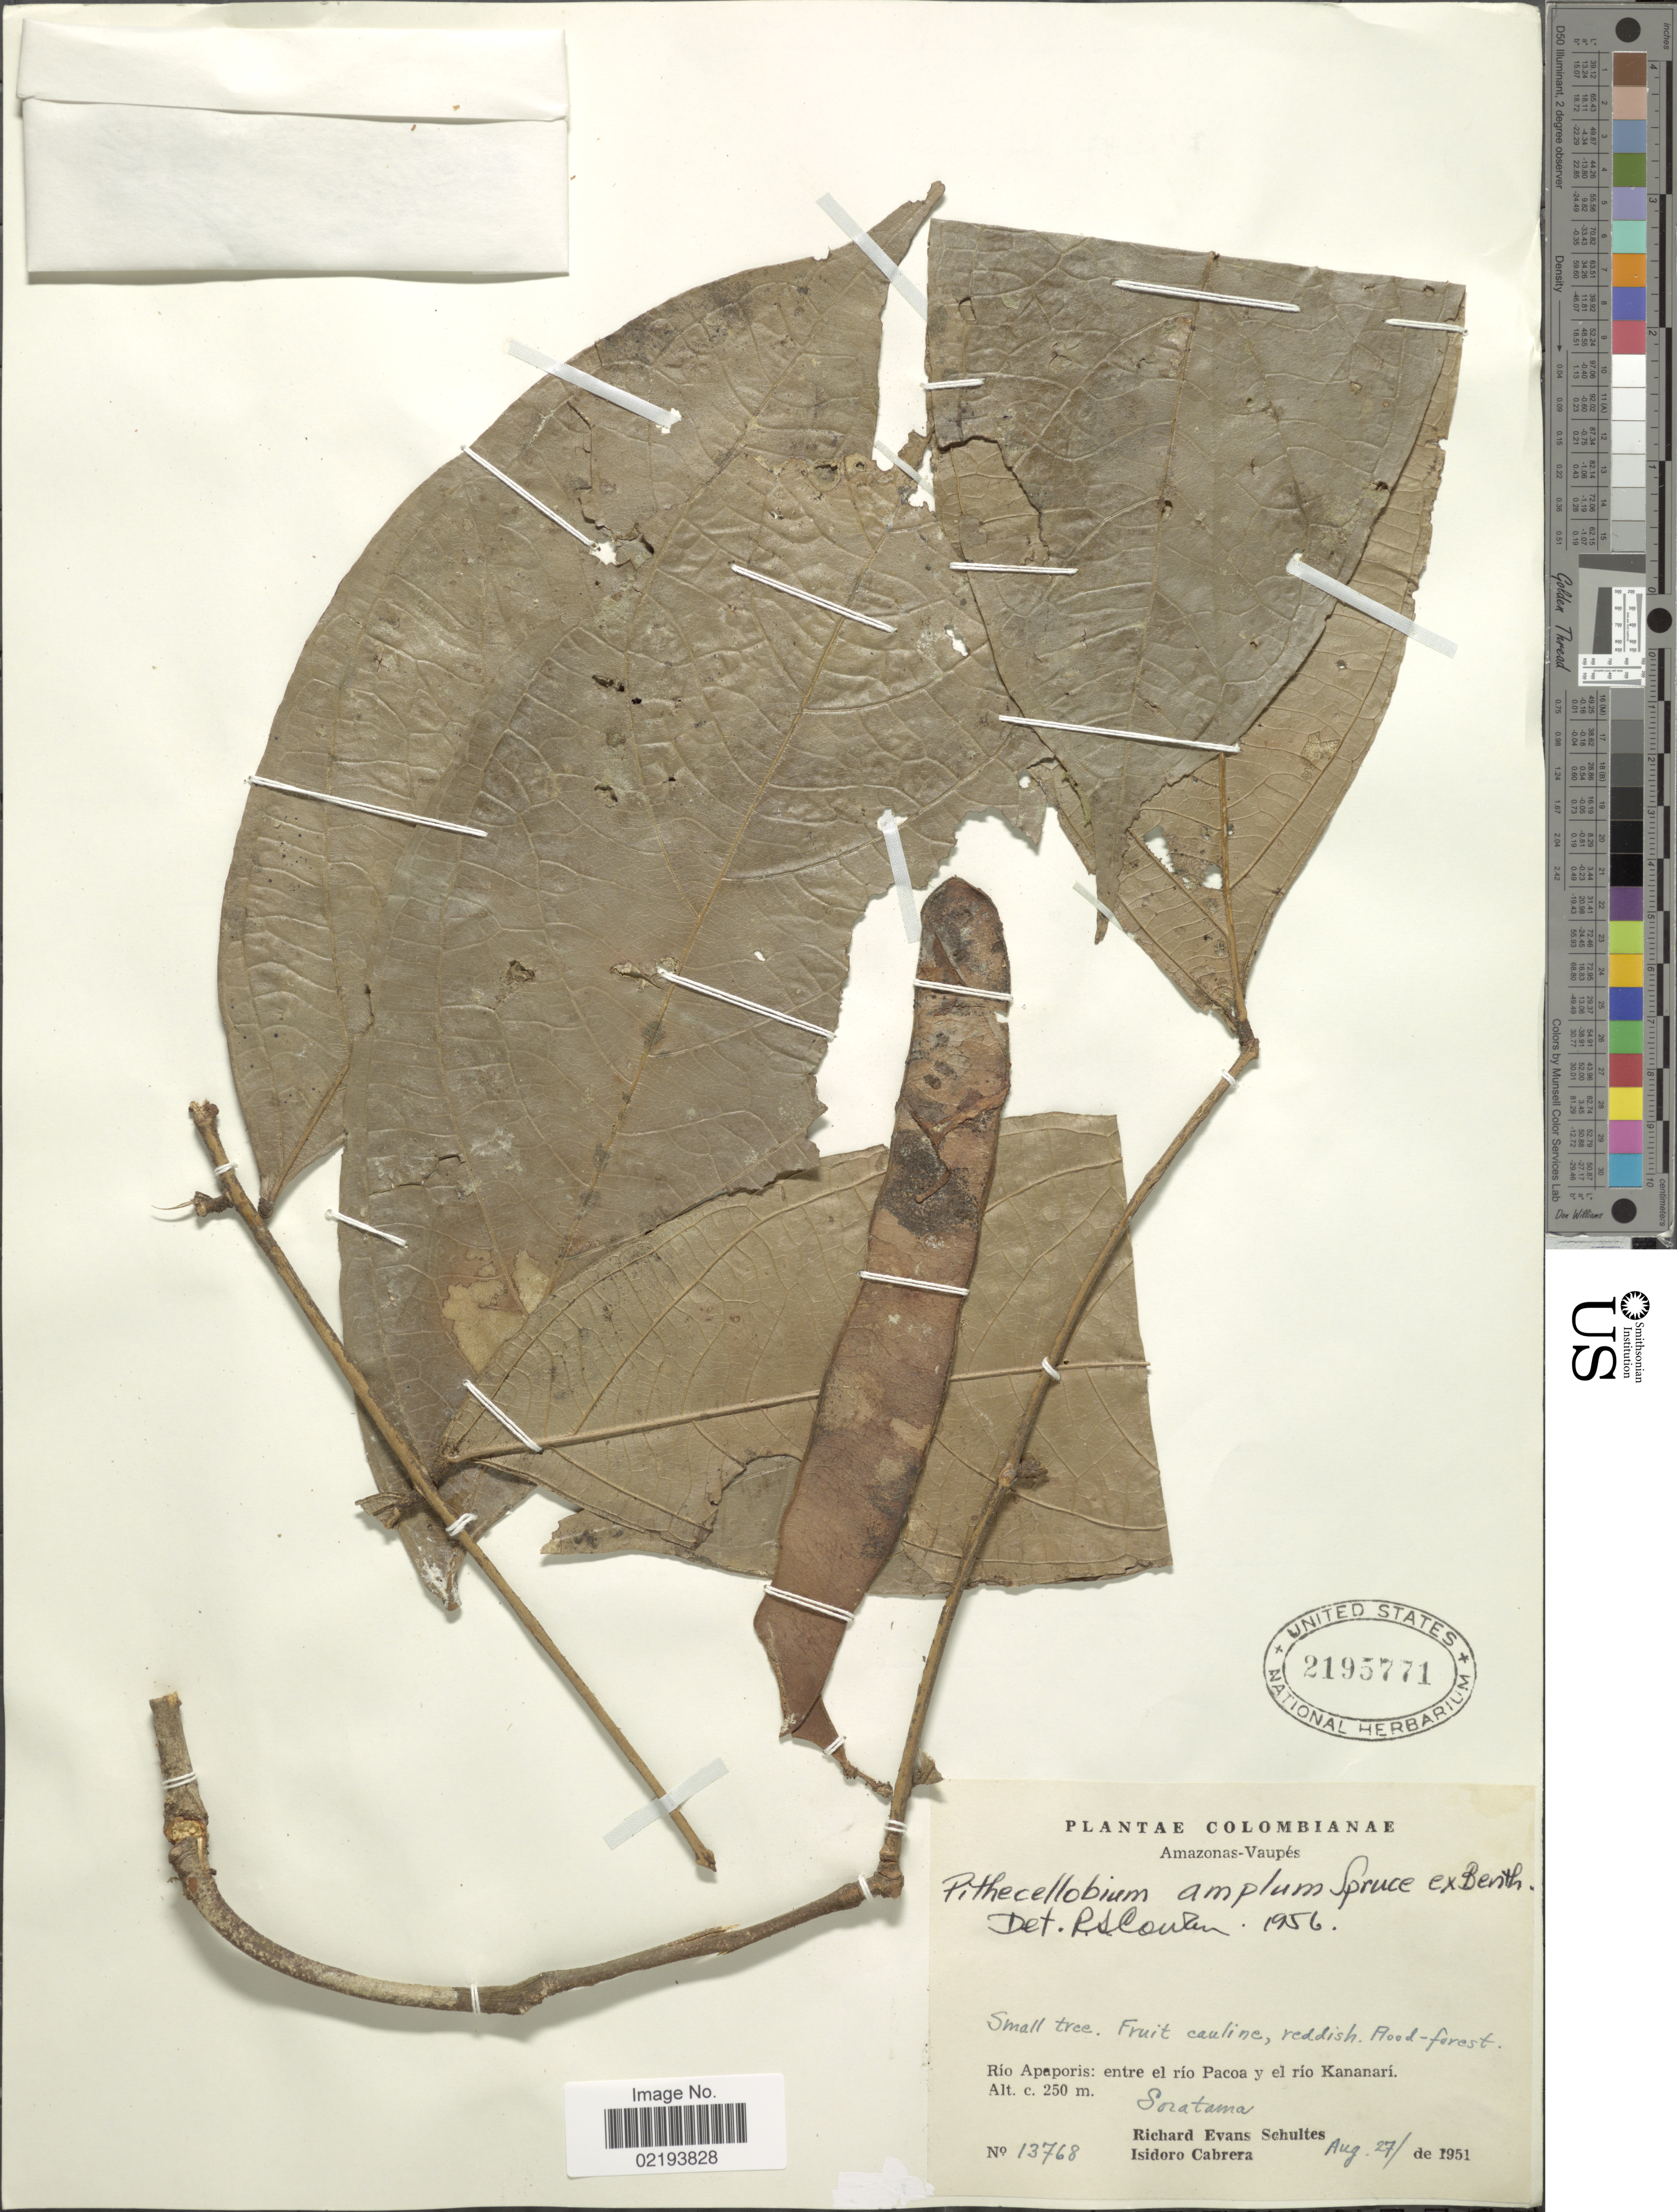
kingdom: Plantae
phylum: Tracheophyta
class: Magnoliopsida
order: Fabales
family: Fabaceae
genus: Zygia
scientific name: Zygia ampla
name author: (Benth.) Pittier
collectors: R. E. Schultes & I. Cabrera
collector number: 13768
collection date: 1951-08-27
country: Colombia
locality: Amazonas-Vaupés, Río Apaporis: entre el río Pacoa y el río Kananarí, Soratama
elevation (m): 250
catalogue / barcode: US 2195771